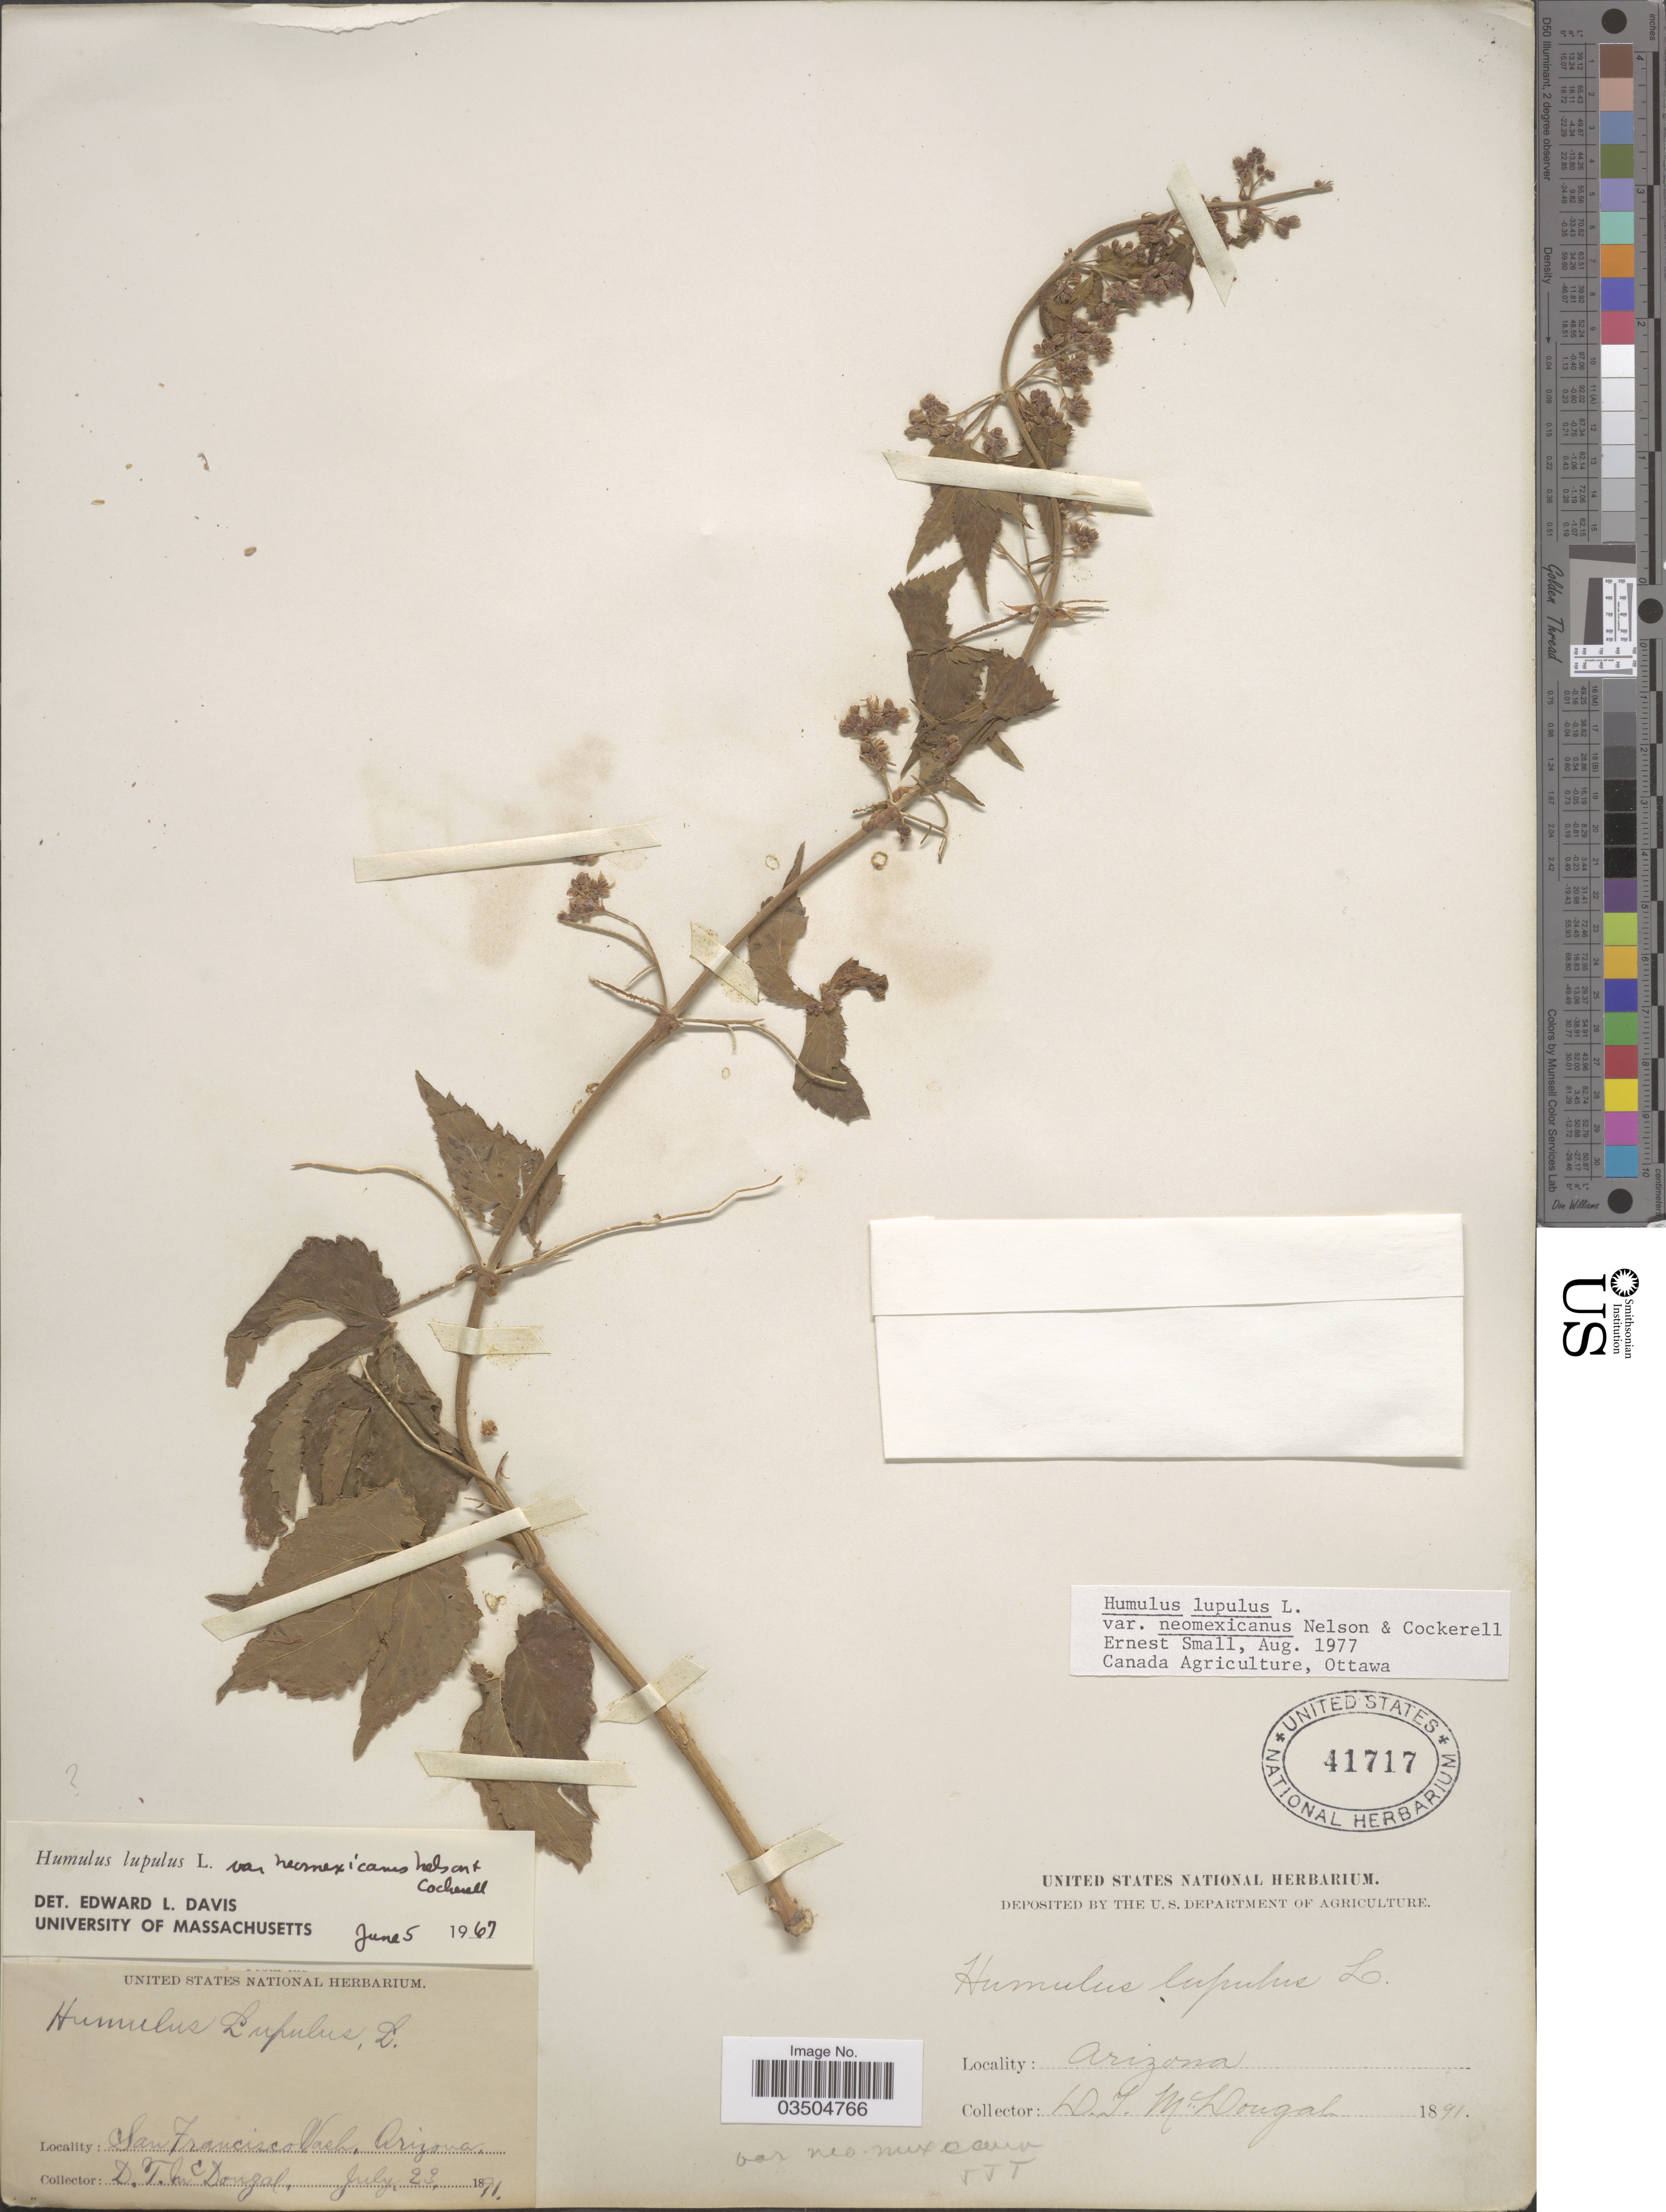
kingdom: Plantae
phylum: Tracheophyta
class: Magnoliopsida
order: Rosales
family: Cannabaceae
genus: Humulus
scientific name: Humulus neomexicanus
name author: (A. Nelson & Cockerell) Rydb.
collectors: D. McDougal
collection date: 1891-07-23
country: United States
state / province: Arizona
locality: San Francisco Wash.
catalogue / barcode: US 41717